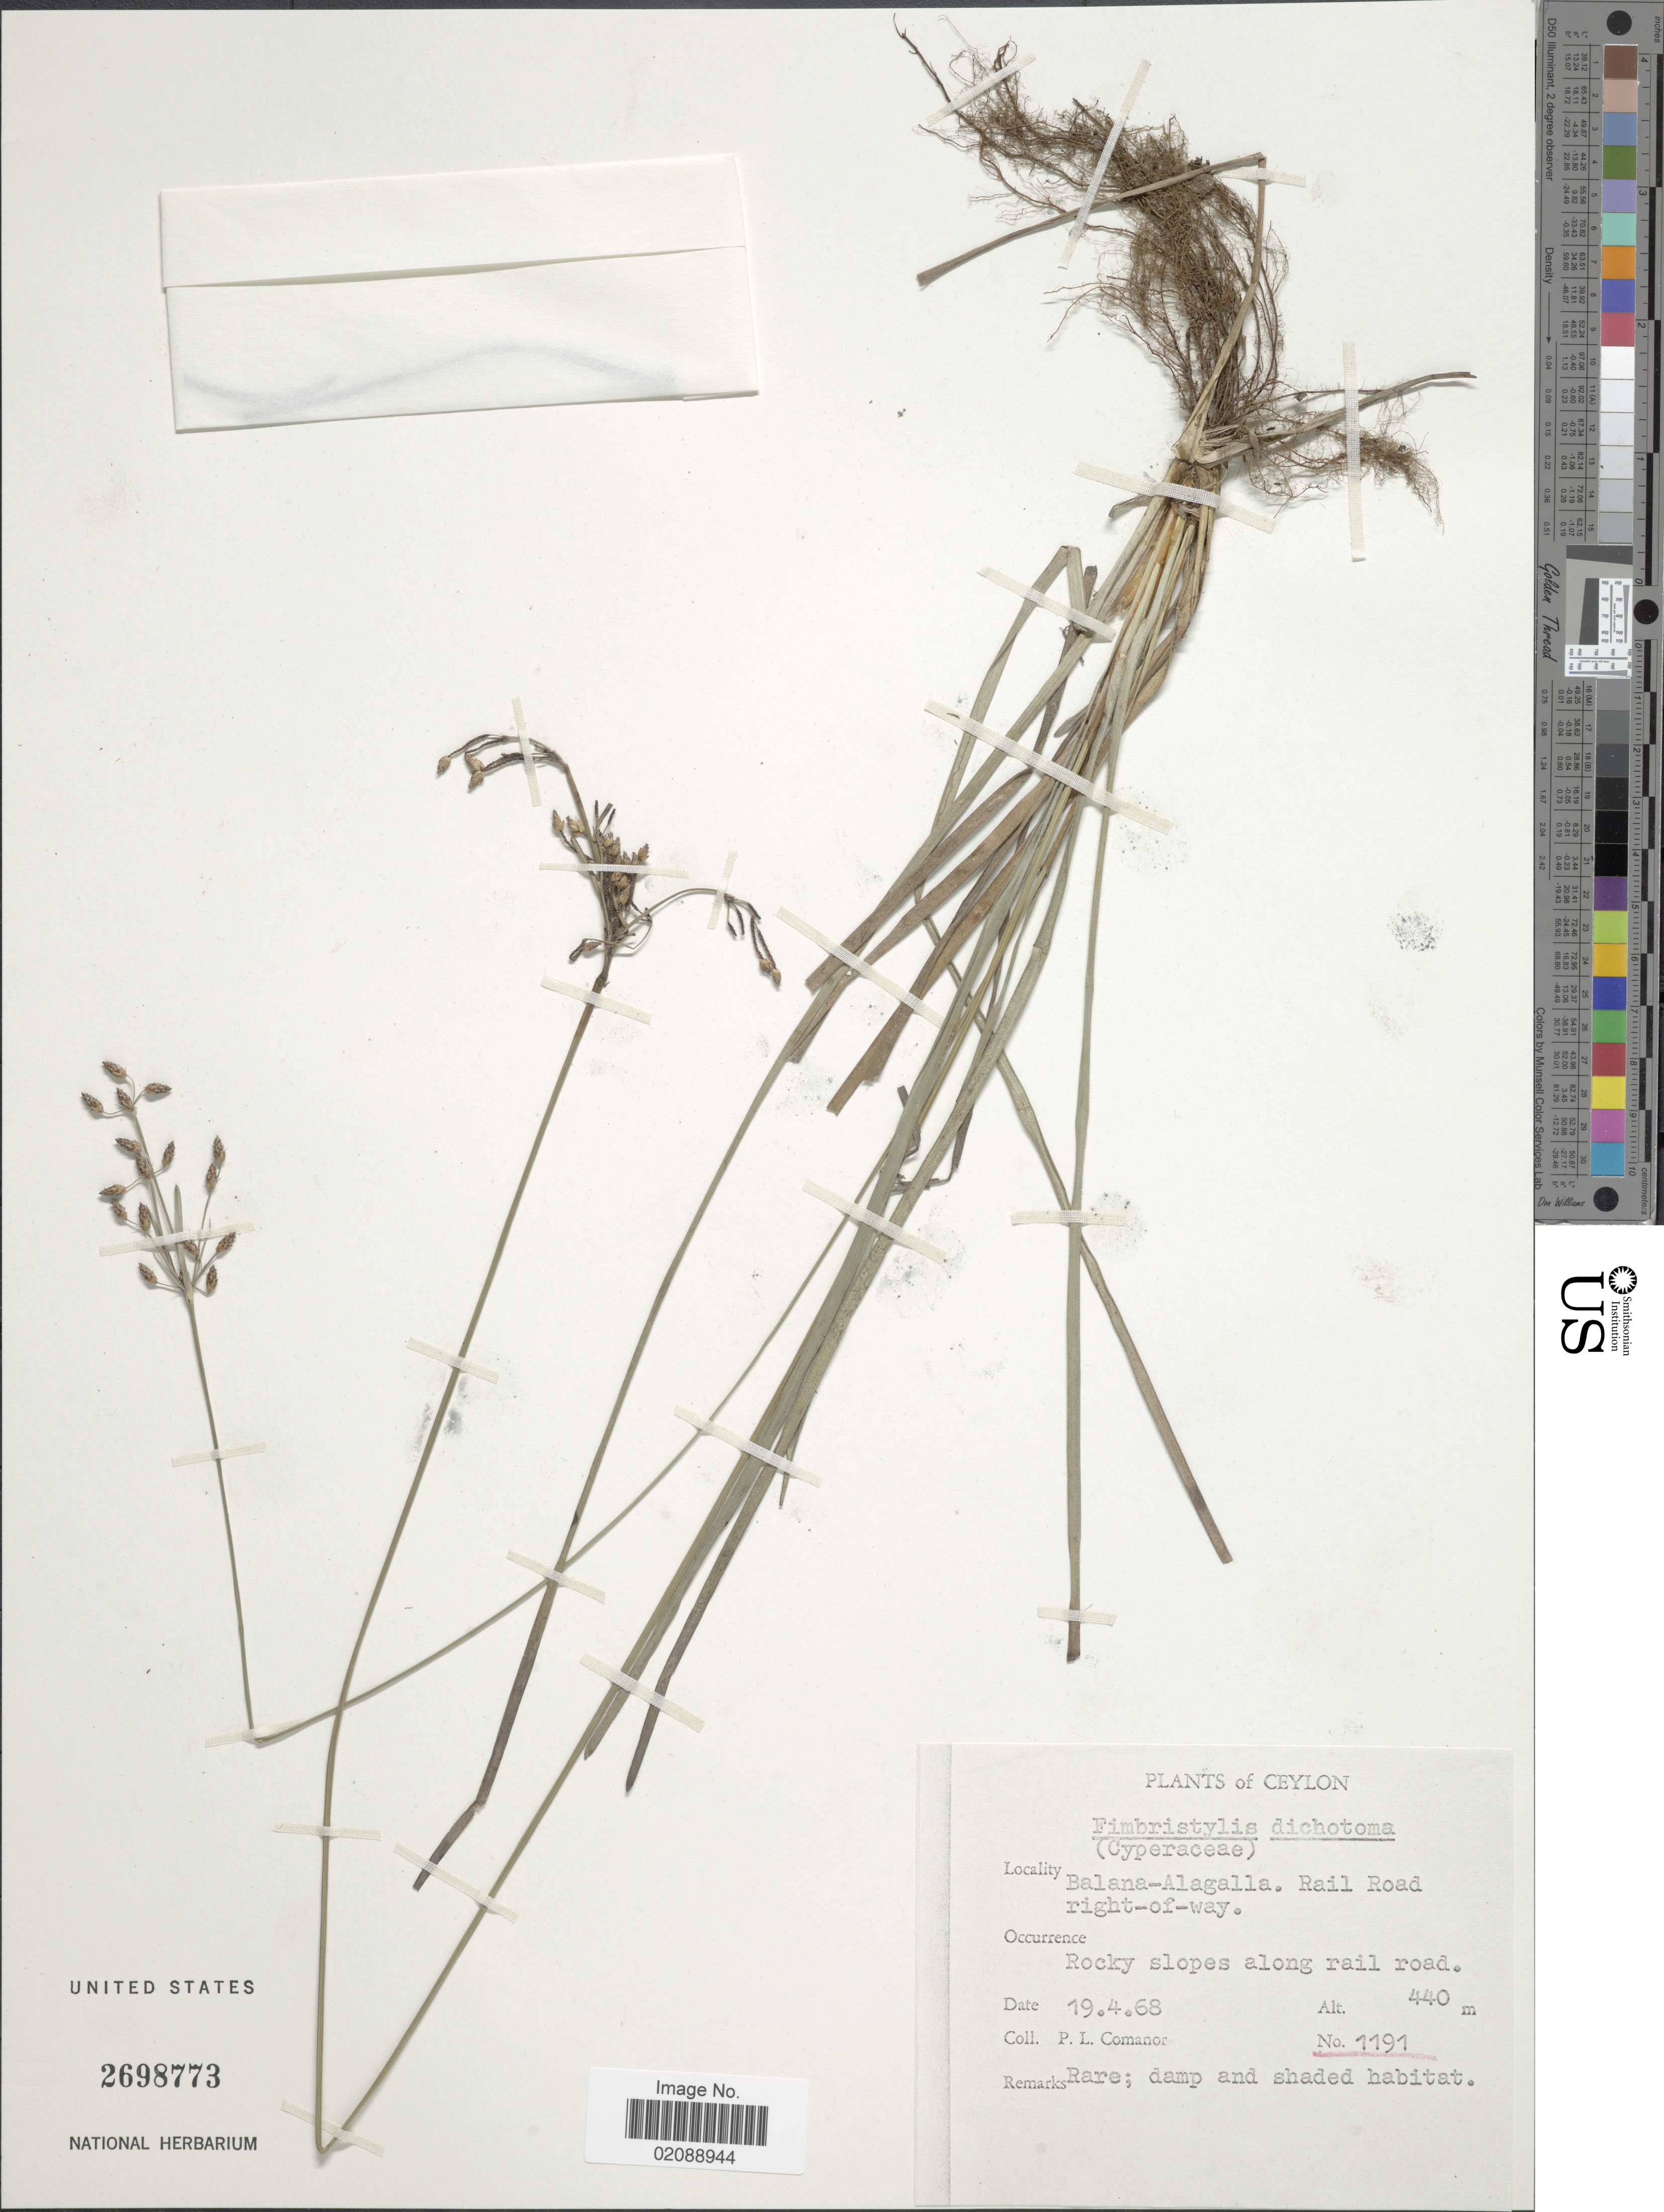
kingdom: Plantae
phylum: Tracheophyta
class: Liliopsida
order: Poales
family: Cyperaceae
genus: Fimbristylis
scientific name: Fimbristylis dichotoma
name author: (L.) Vahl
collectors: P. Comanor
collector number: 1191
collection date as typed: Transcribed d/m/y: 19/4/68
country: Sri Lanka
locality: Ceylon, Balana-Alagalla, rail Road right-of-way, rocky slopes along rail road.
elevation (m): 440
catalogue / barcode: US 2698773